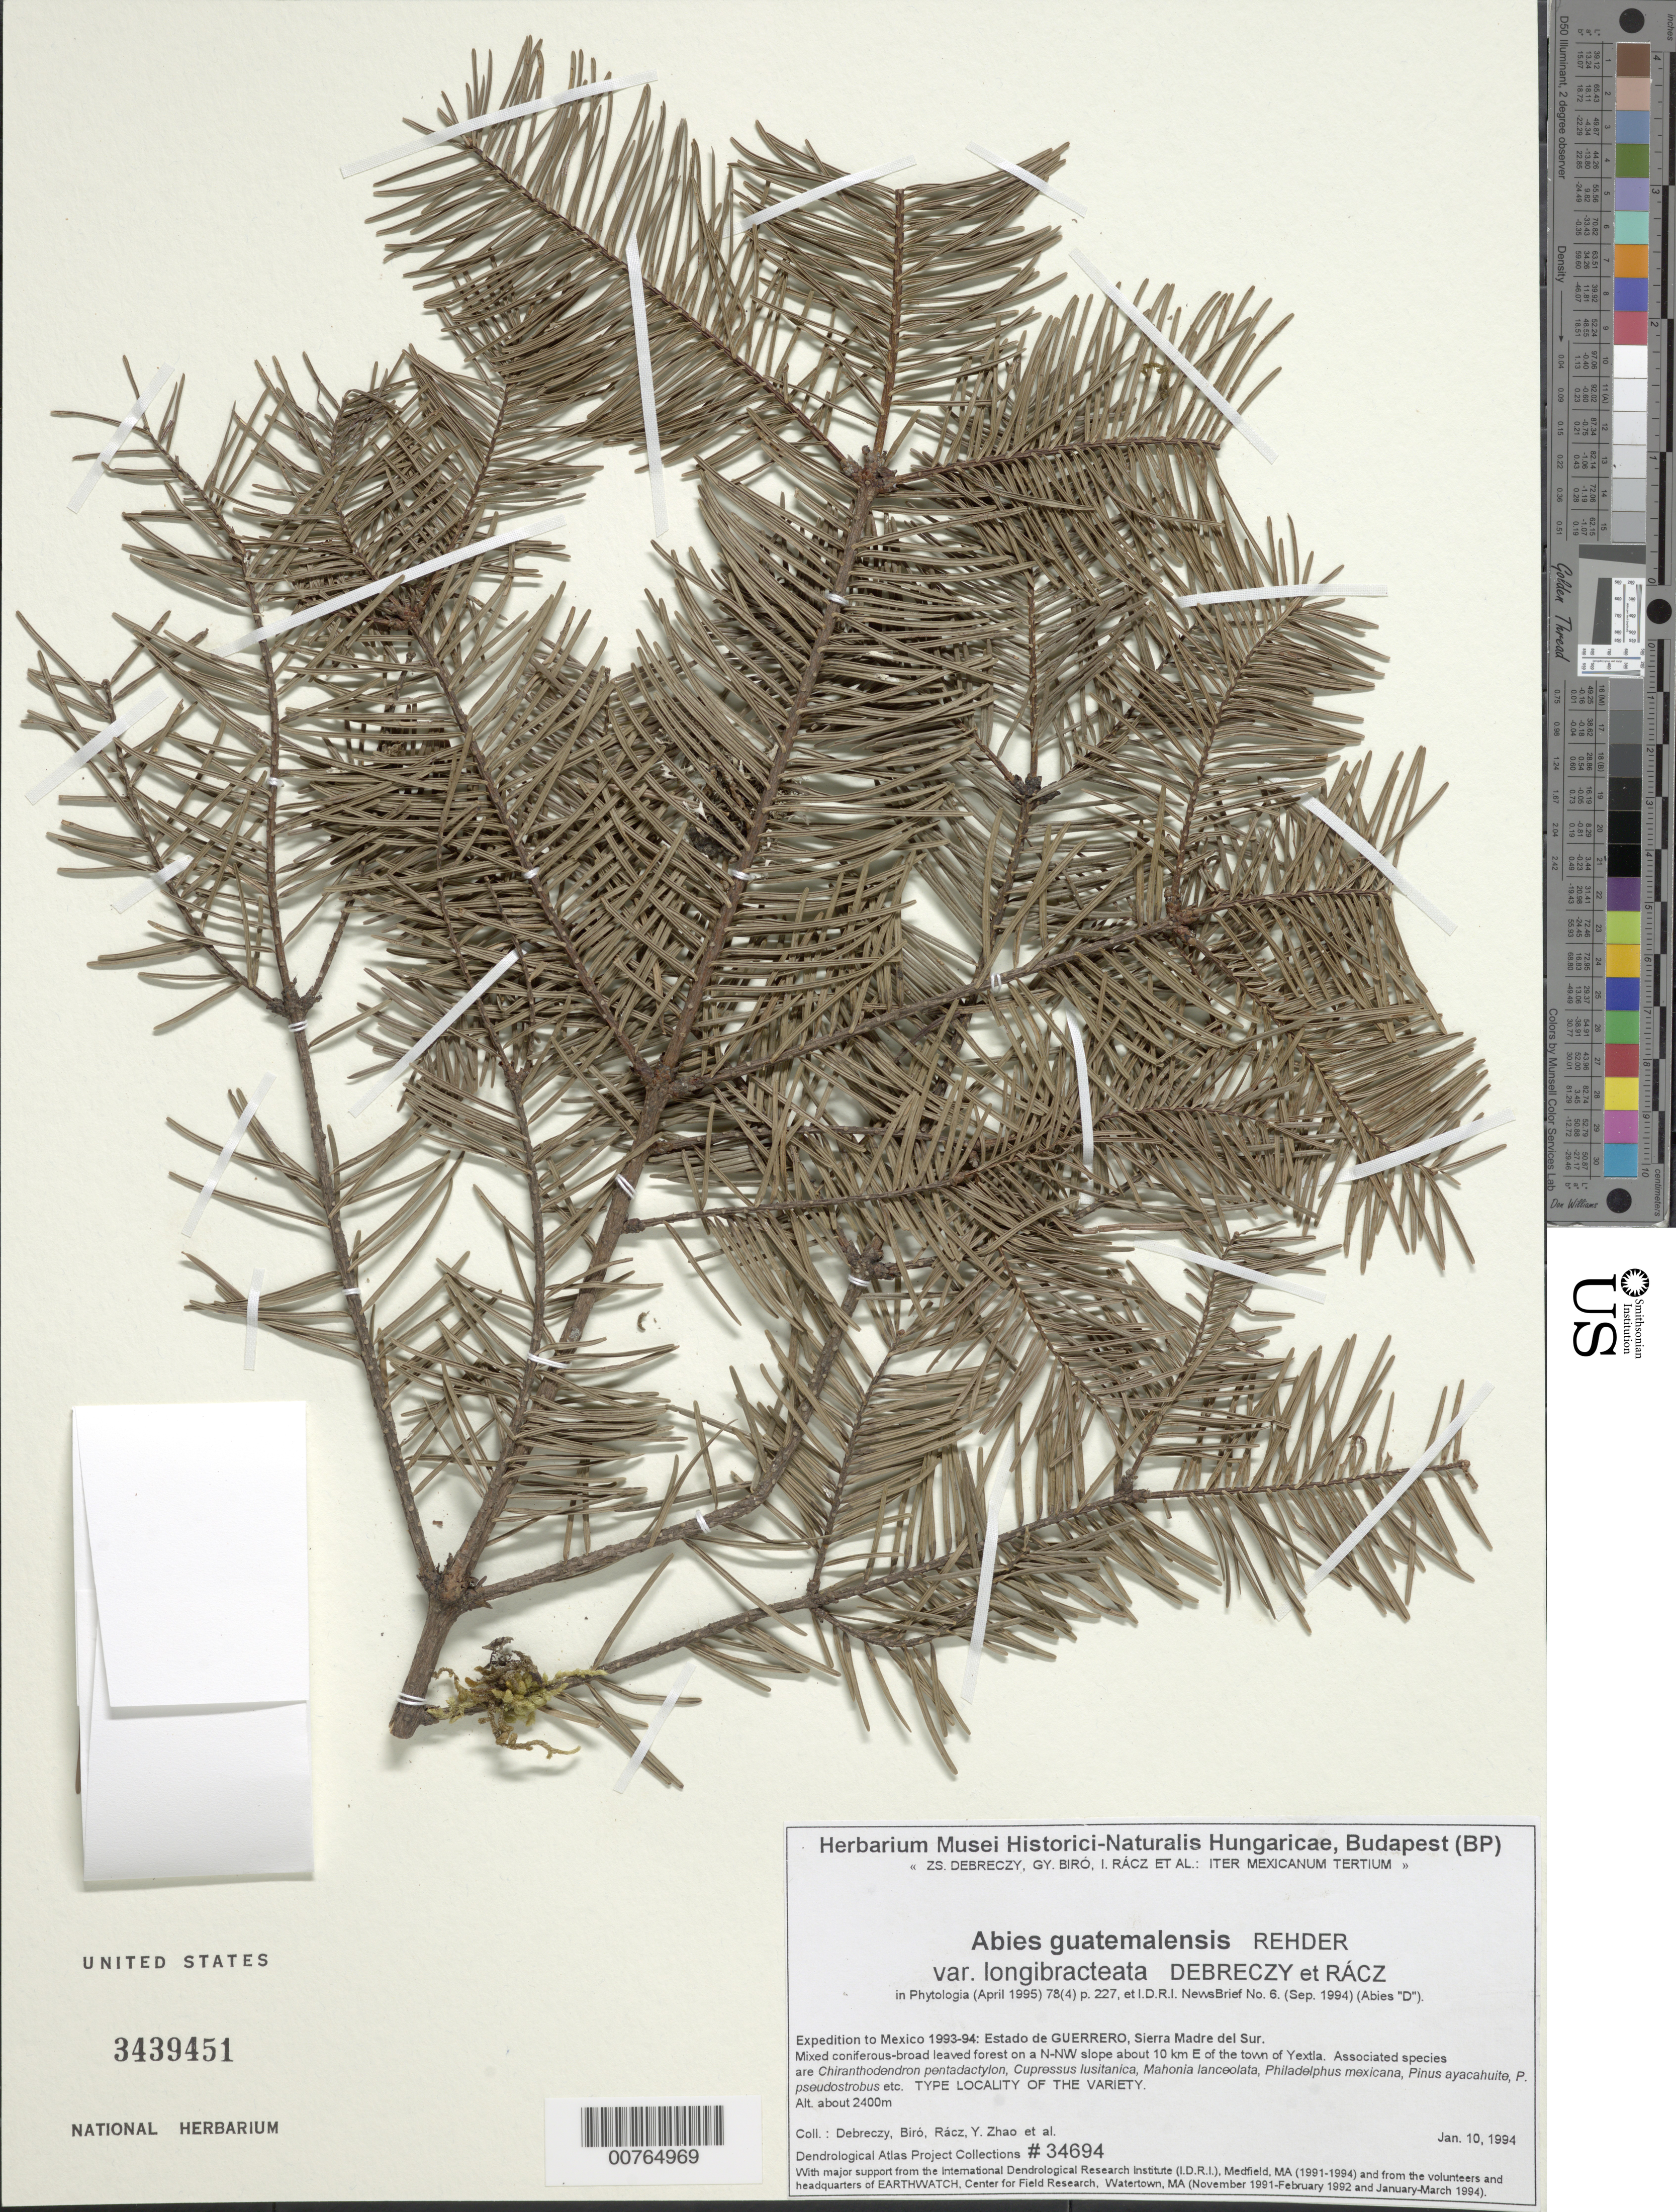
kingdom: Plantae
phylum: Tracheophyta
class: Pinopsida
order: Pinales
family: Pinaceae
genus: Abies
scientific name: Abies guatemalensis var. longibracteata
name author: Debreczy & I. Rácz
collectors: Z. Debreczy et al.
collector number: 34694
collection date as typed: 10 Jan 1994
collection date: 1994-01-10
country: Mexico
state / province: Guerrero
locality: Sierra Madre del Sur, E of Yextla.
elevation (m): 2400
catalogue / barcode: US 3439451